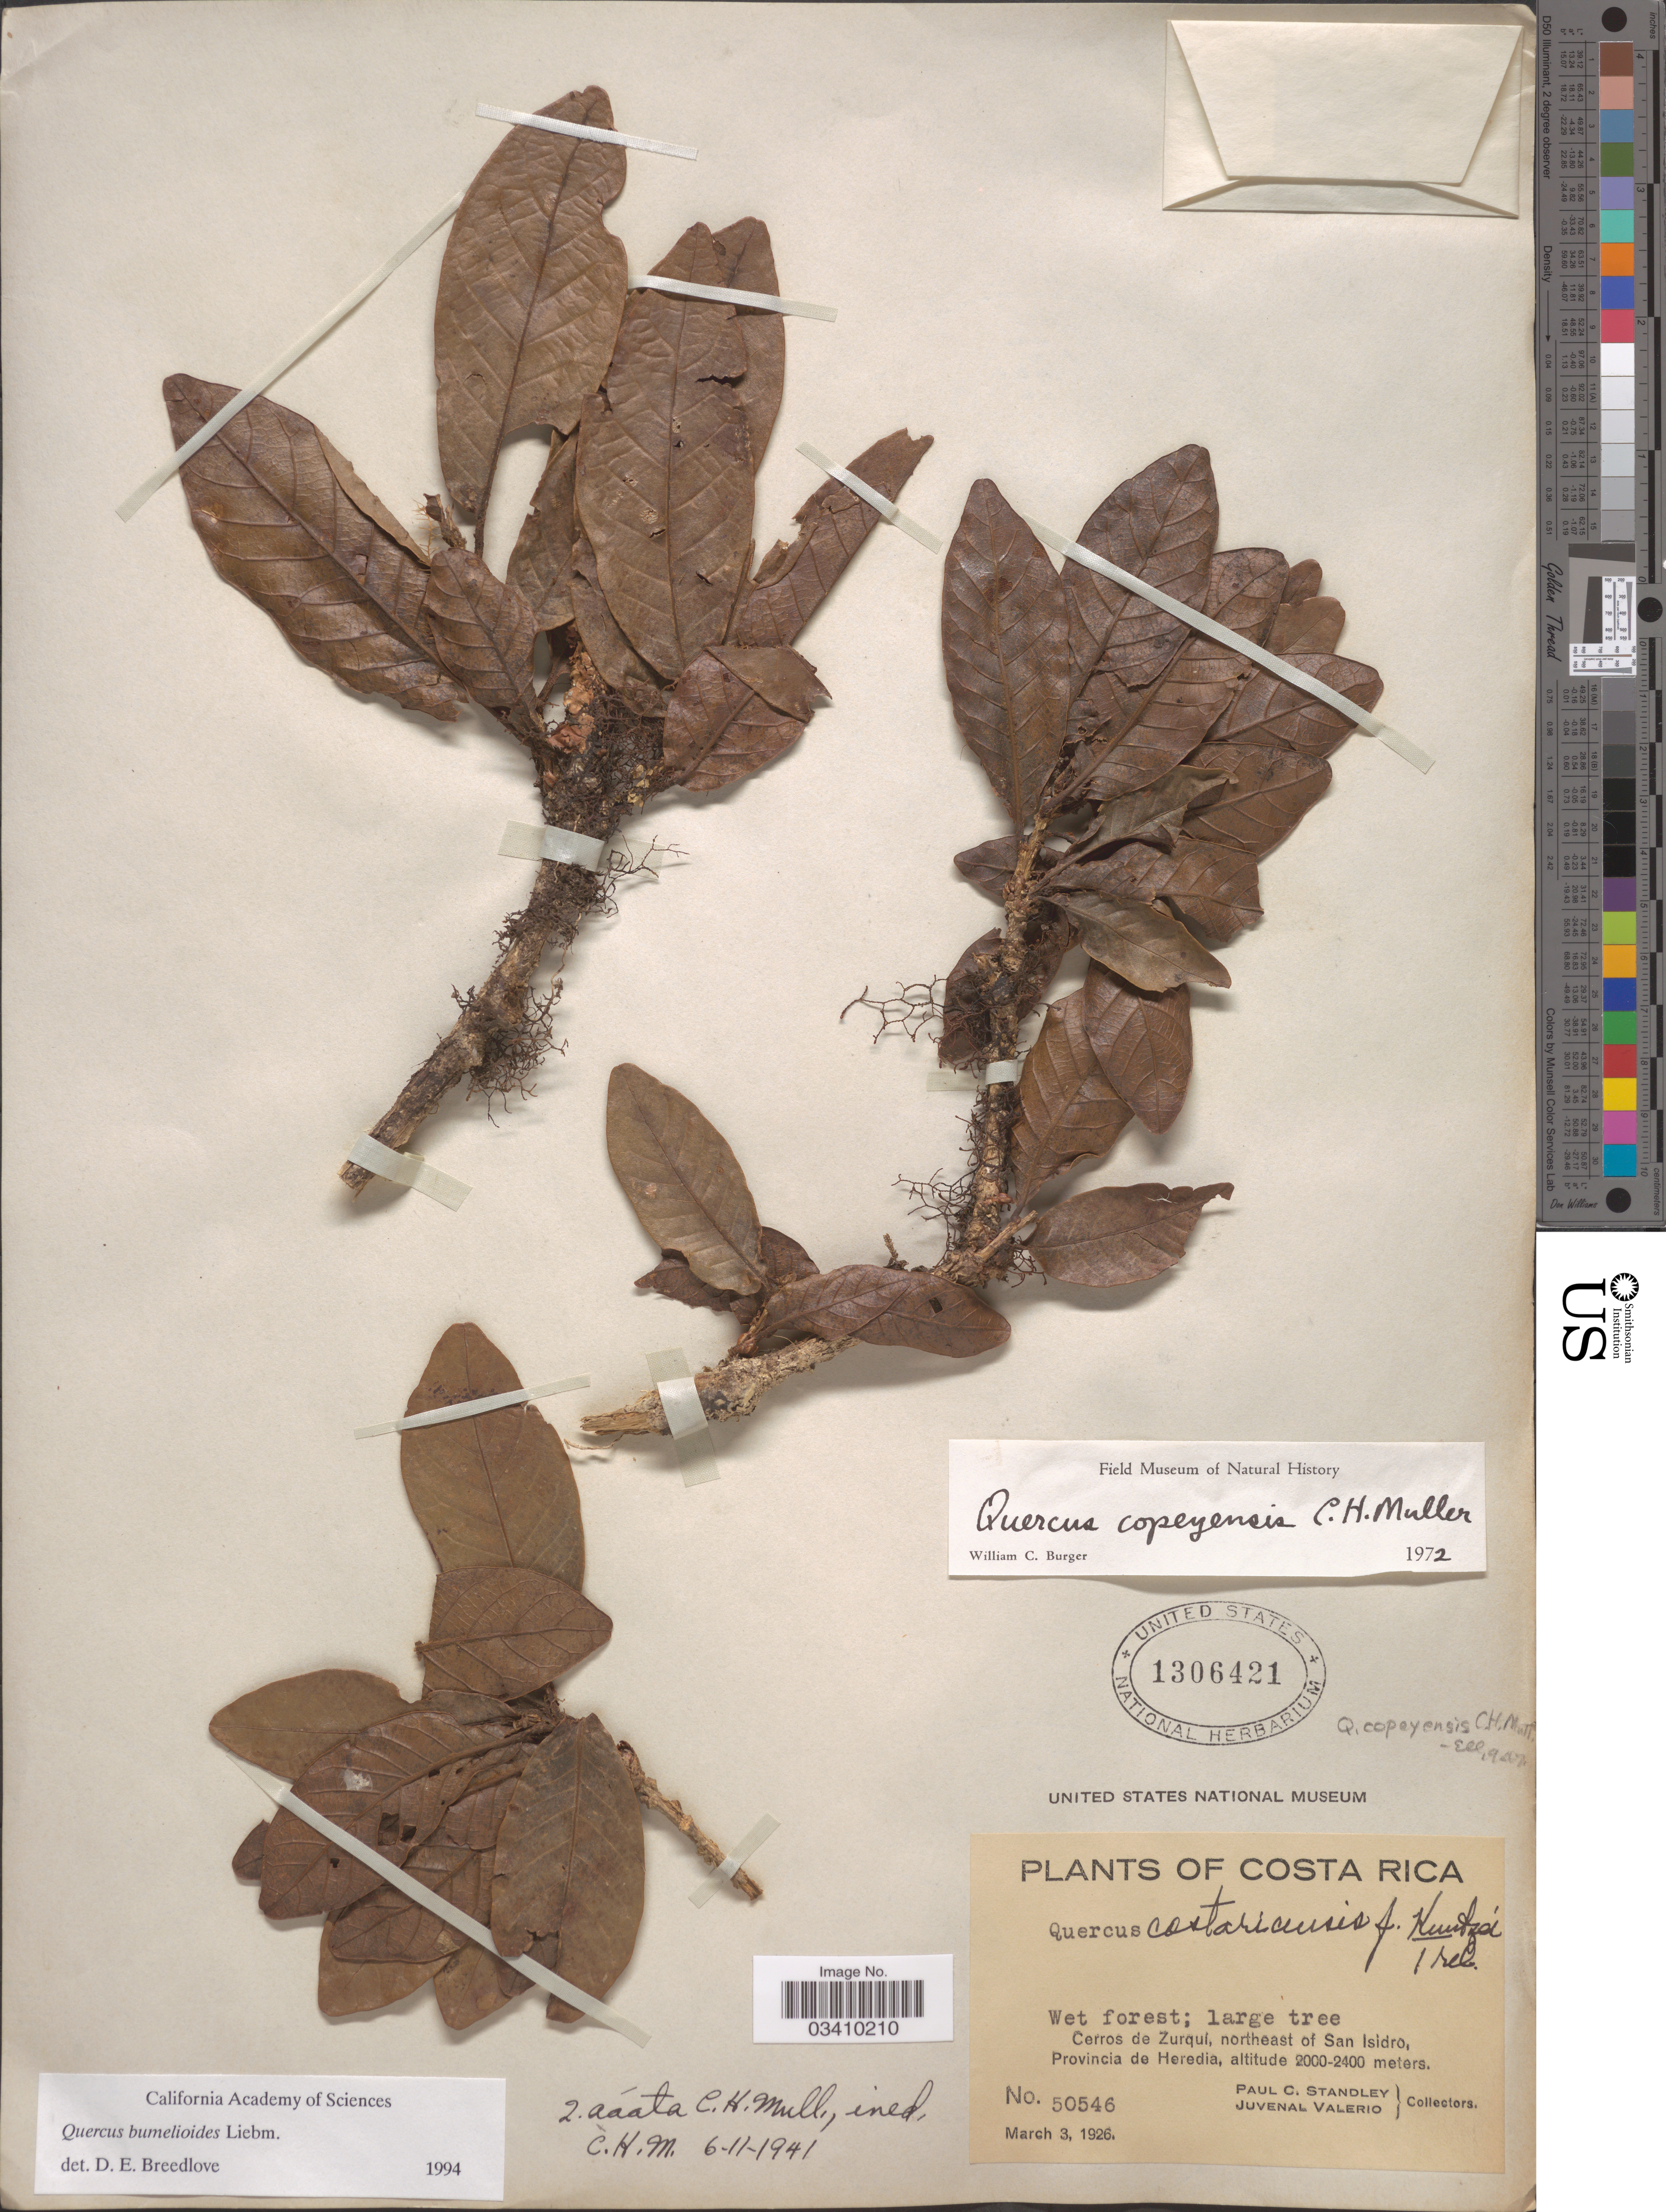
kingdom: Plantae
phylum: Tracheophyta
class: Magnoliopsida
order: Fagales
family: Fagaceae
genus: Quercus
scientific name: Quercus bumelioides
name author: Liebm.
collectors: P. C. Standley & J. Valerio R.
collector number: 50546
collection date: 1926-03-03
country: Costa Rica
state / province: Heredia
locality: Cerros de Zurqui, northeast of San Isidro.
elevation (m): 2000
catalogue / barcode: US 1306421